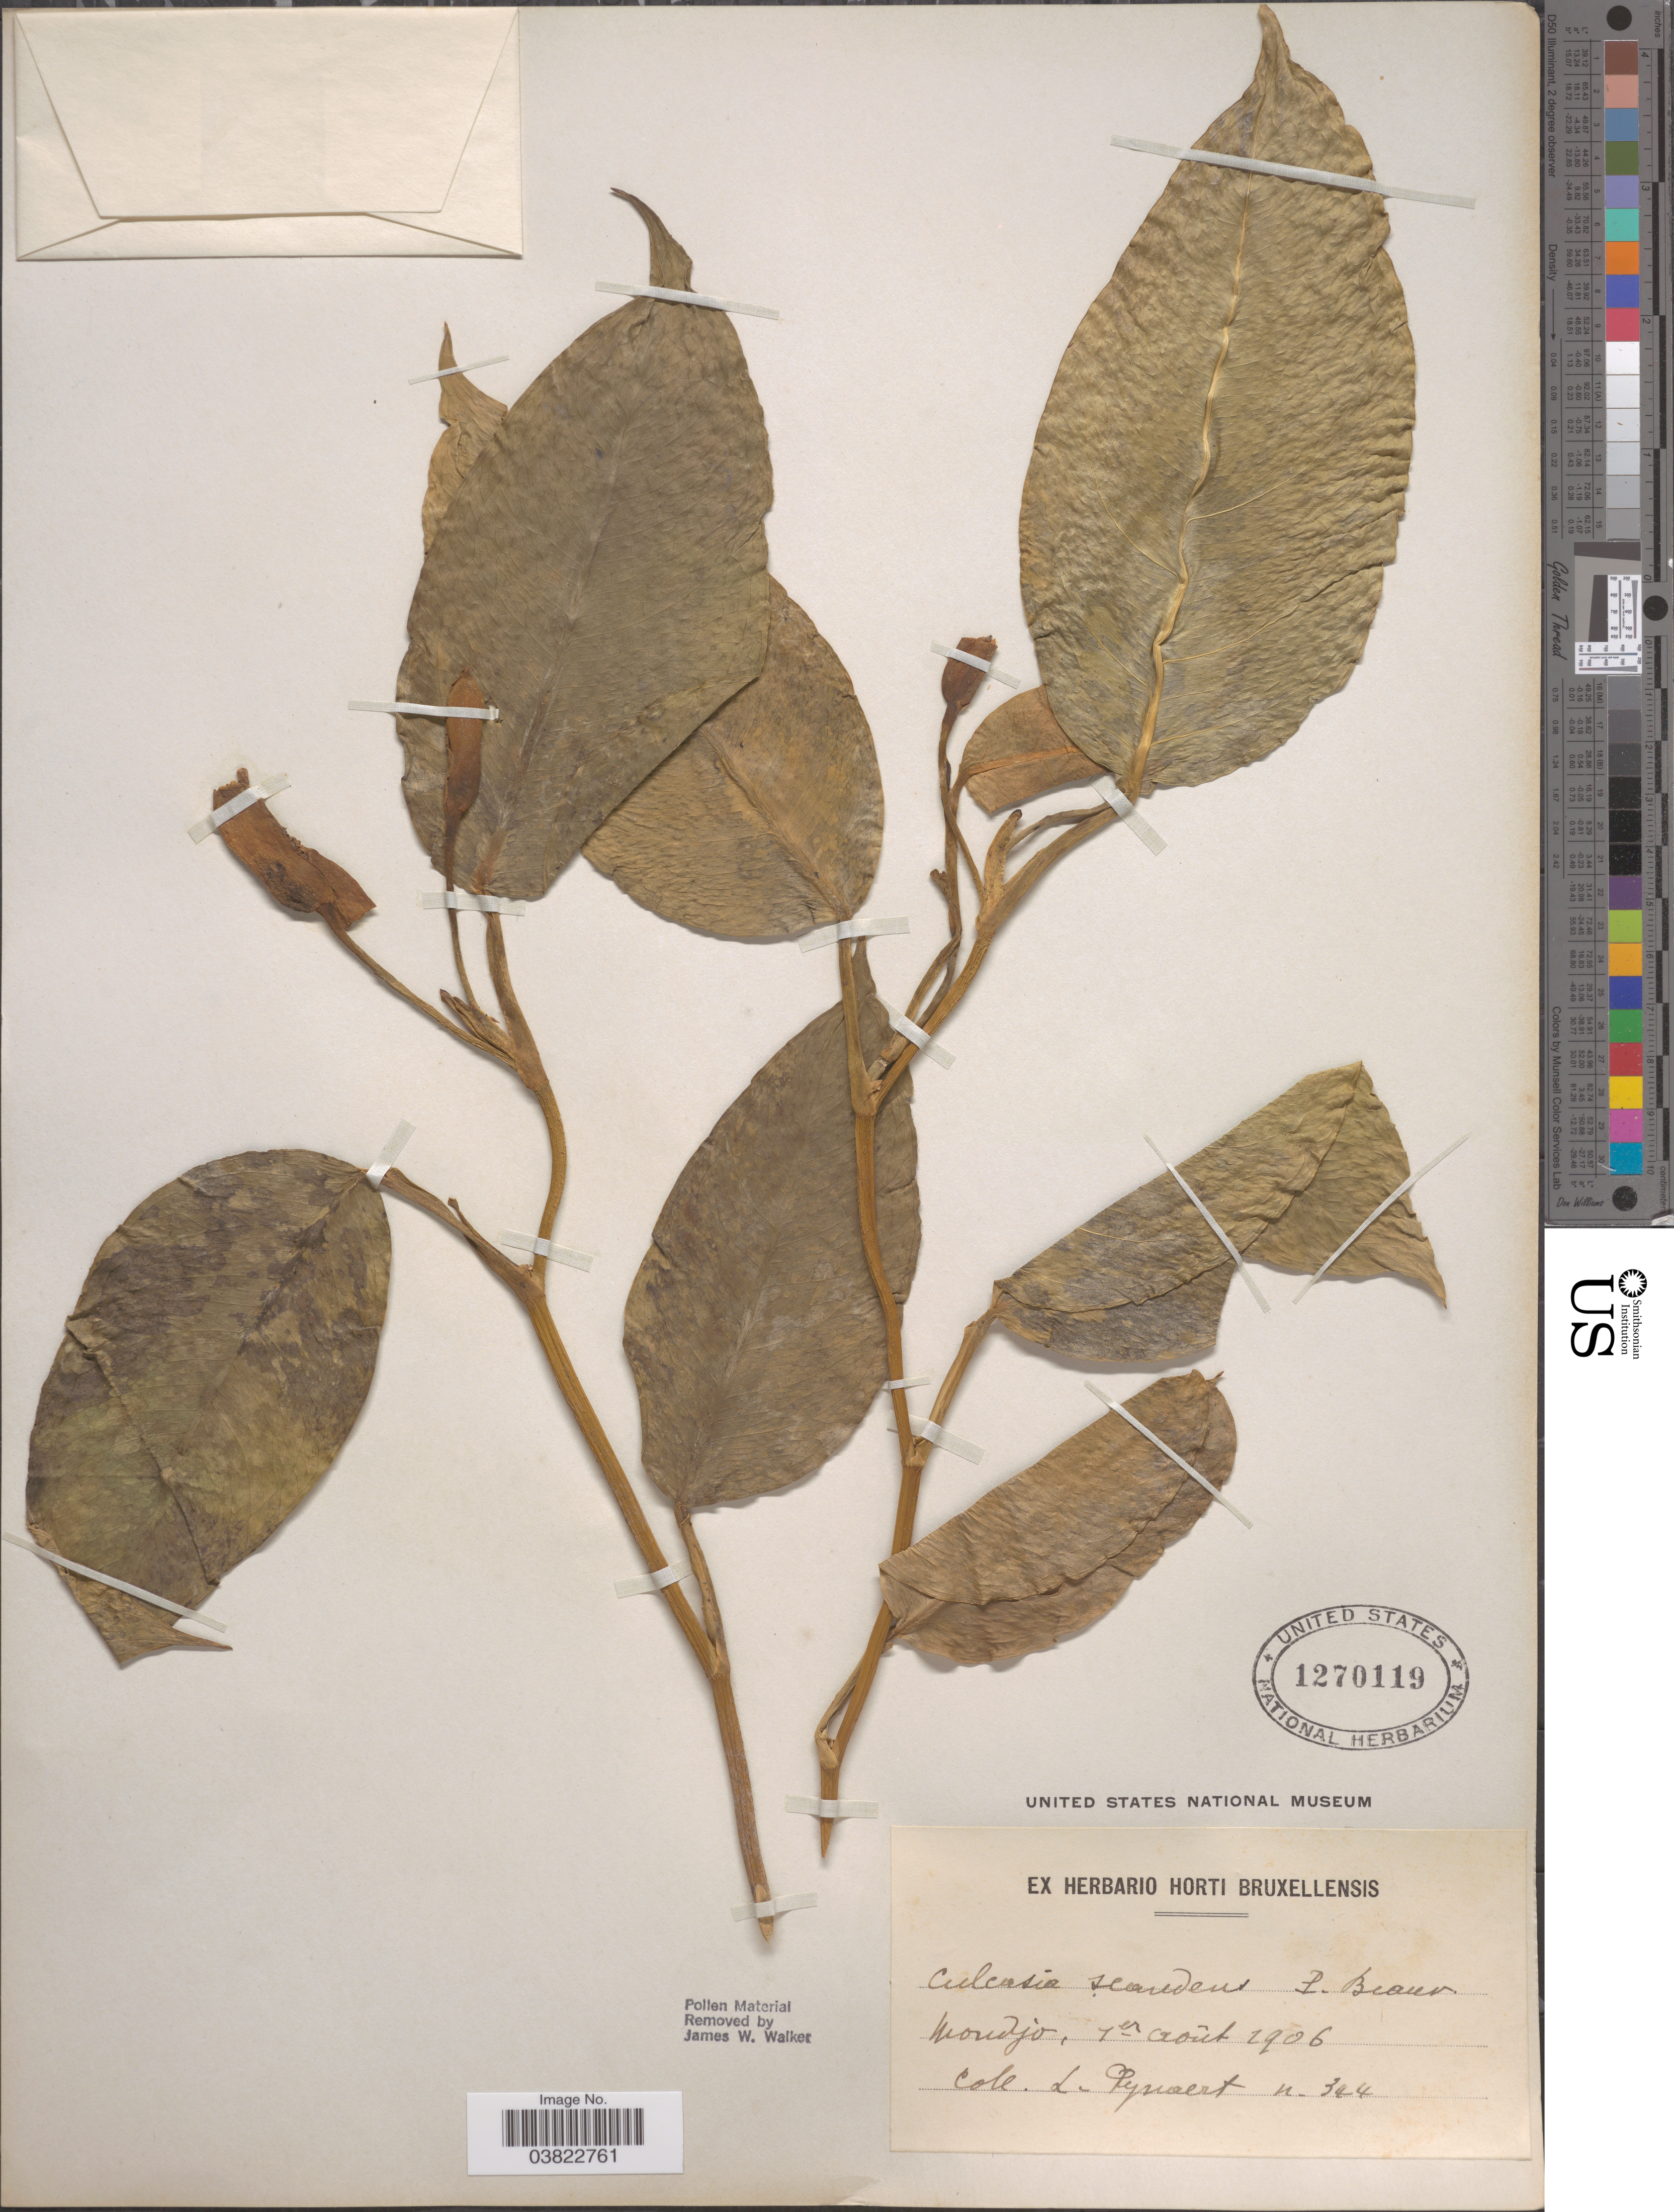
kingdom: Plantae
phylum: Tracheophyta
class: Liliopsida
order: Alismatales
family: Araceae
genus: Culcasia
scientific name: Culcasia scandens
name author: P. Beauv.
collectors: L. Pynaert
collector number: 344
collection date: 1906-08-01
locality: Mondjo.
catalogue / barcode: US 1270119